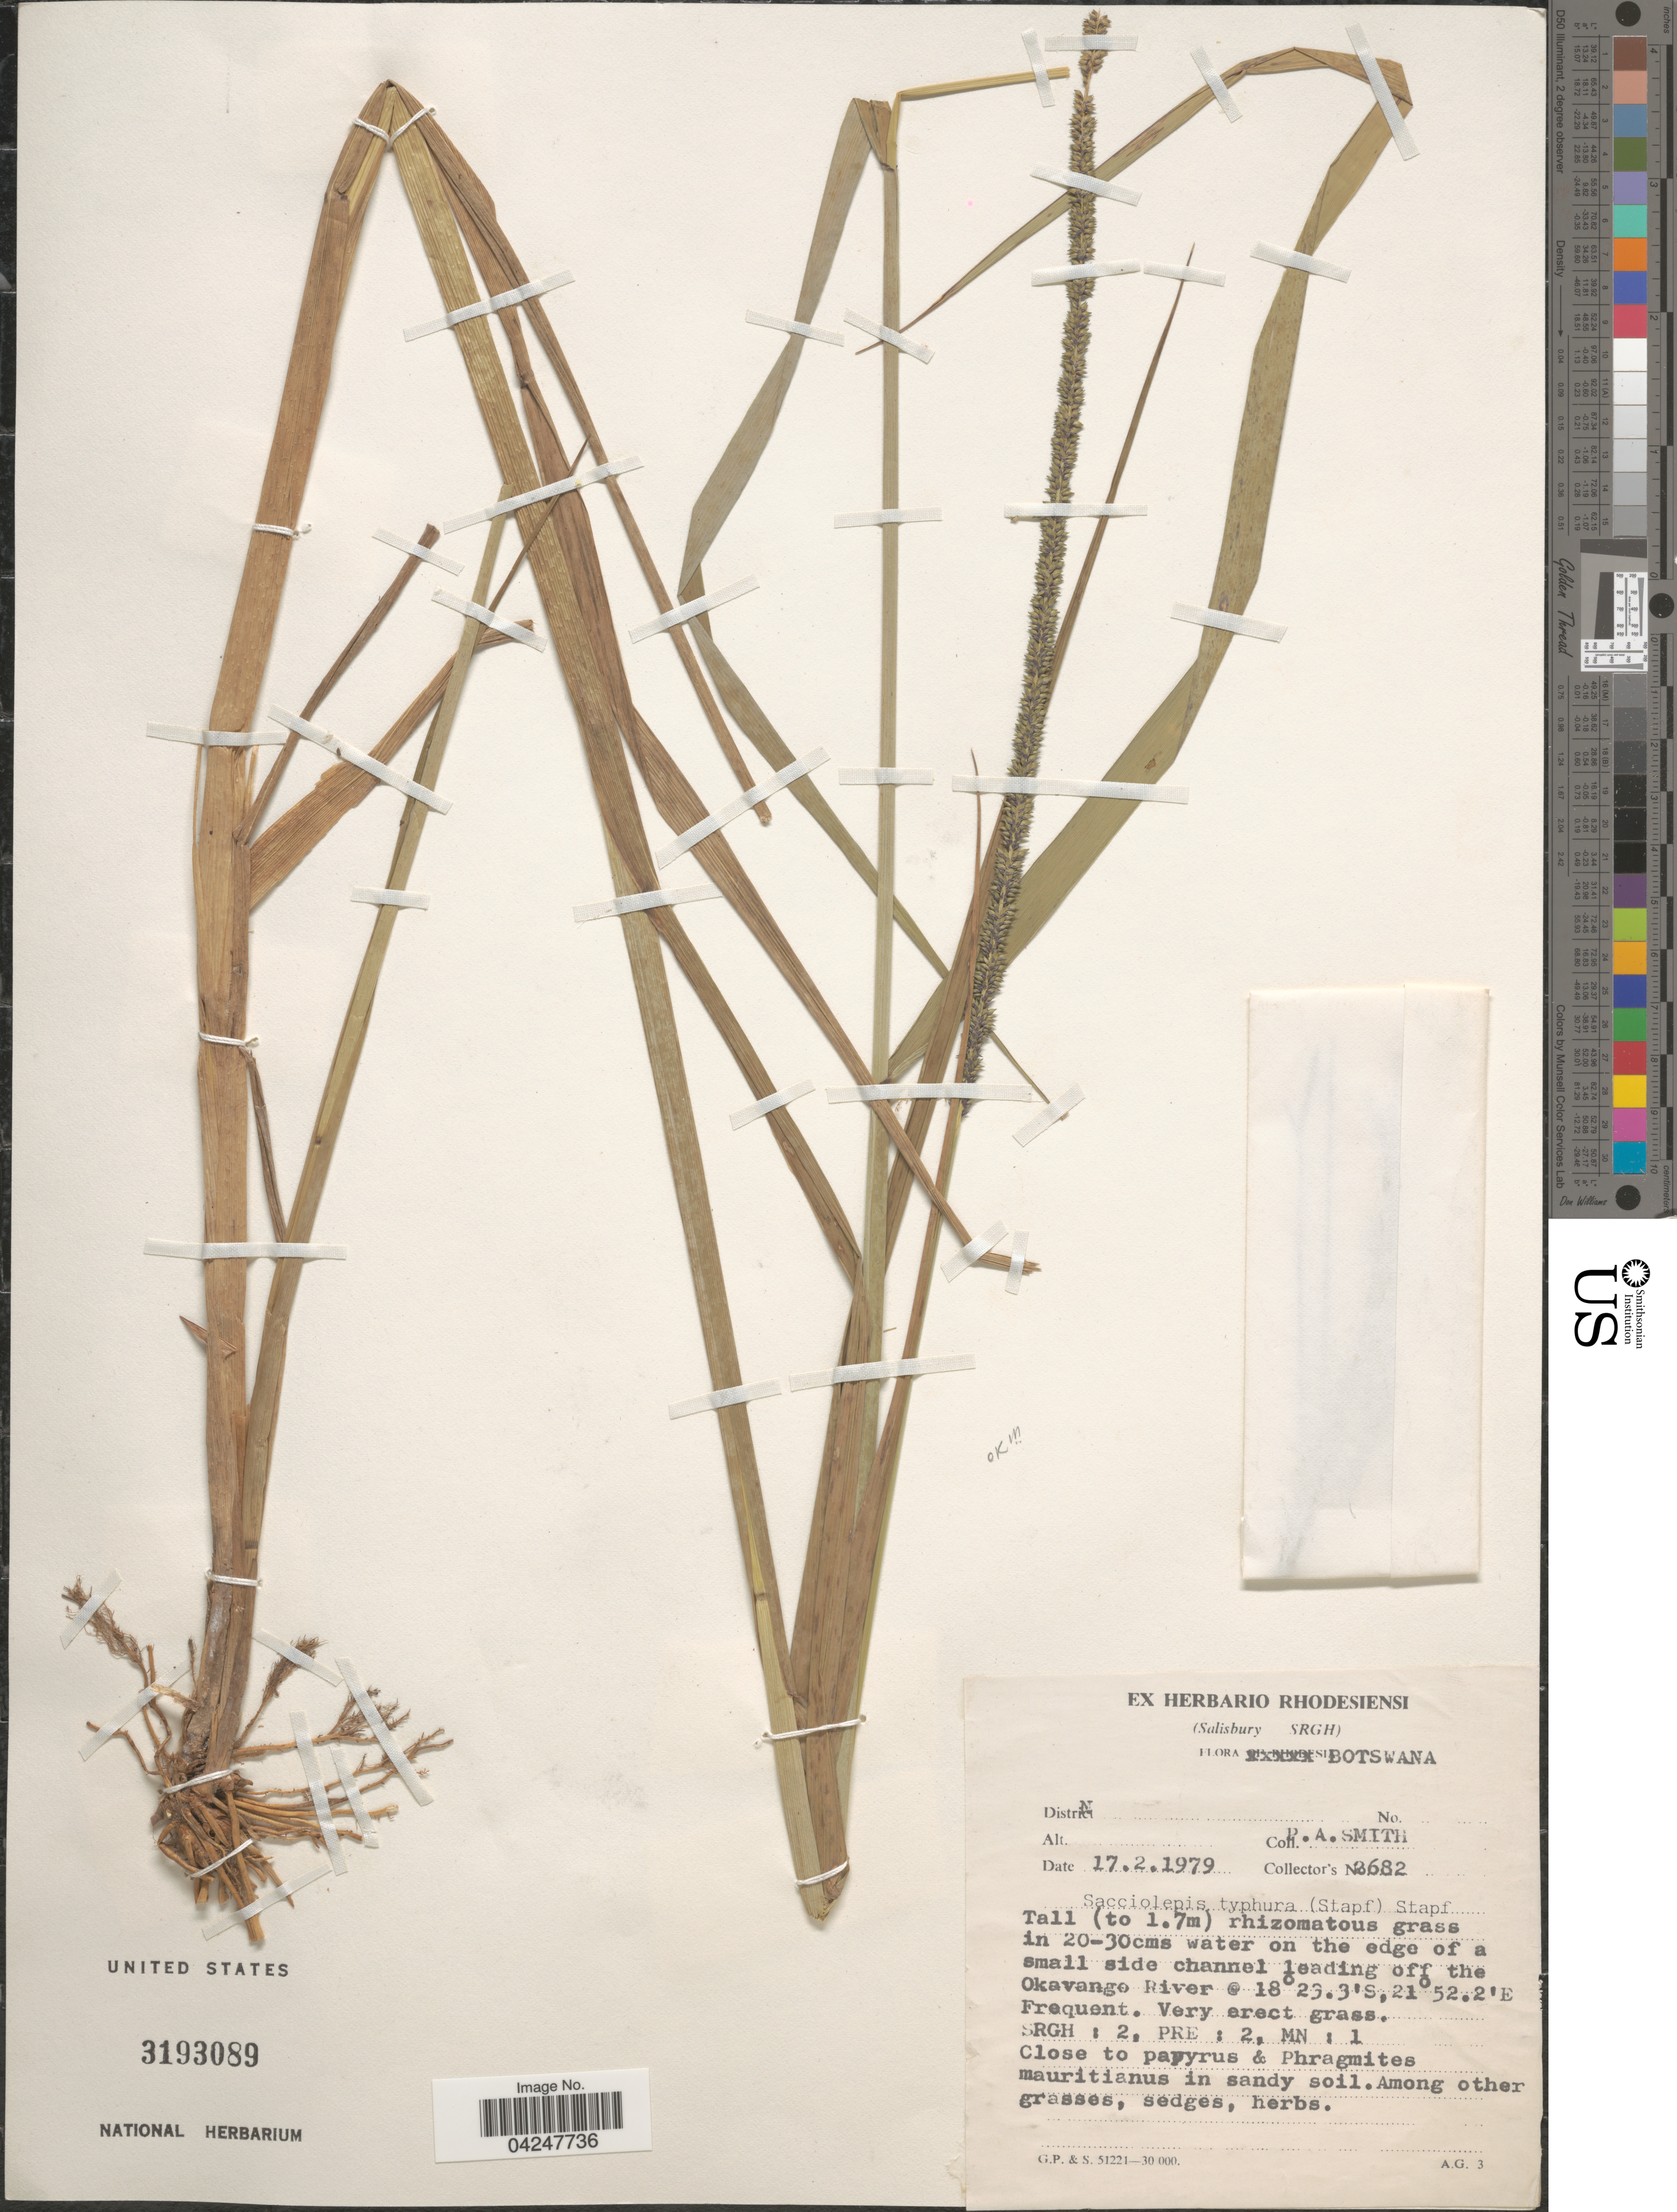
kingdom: Plantae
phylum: Tracheophyta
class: Liliopsida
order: Poales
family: Poaceae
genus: Sacciolepis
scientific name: Sacciolepis typhura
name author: (Stapf) Stapf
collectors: P. Smith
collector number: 2682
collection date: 1979-02-17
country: Botswana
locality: On the edge of a small side channel leading off the Okavange [interpreted] River.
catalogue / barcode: US 3193089